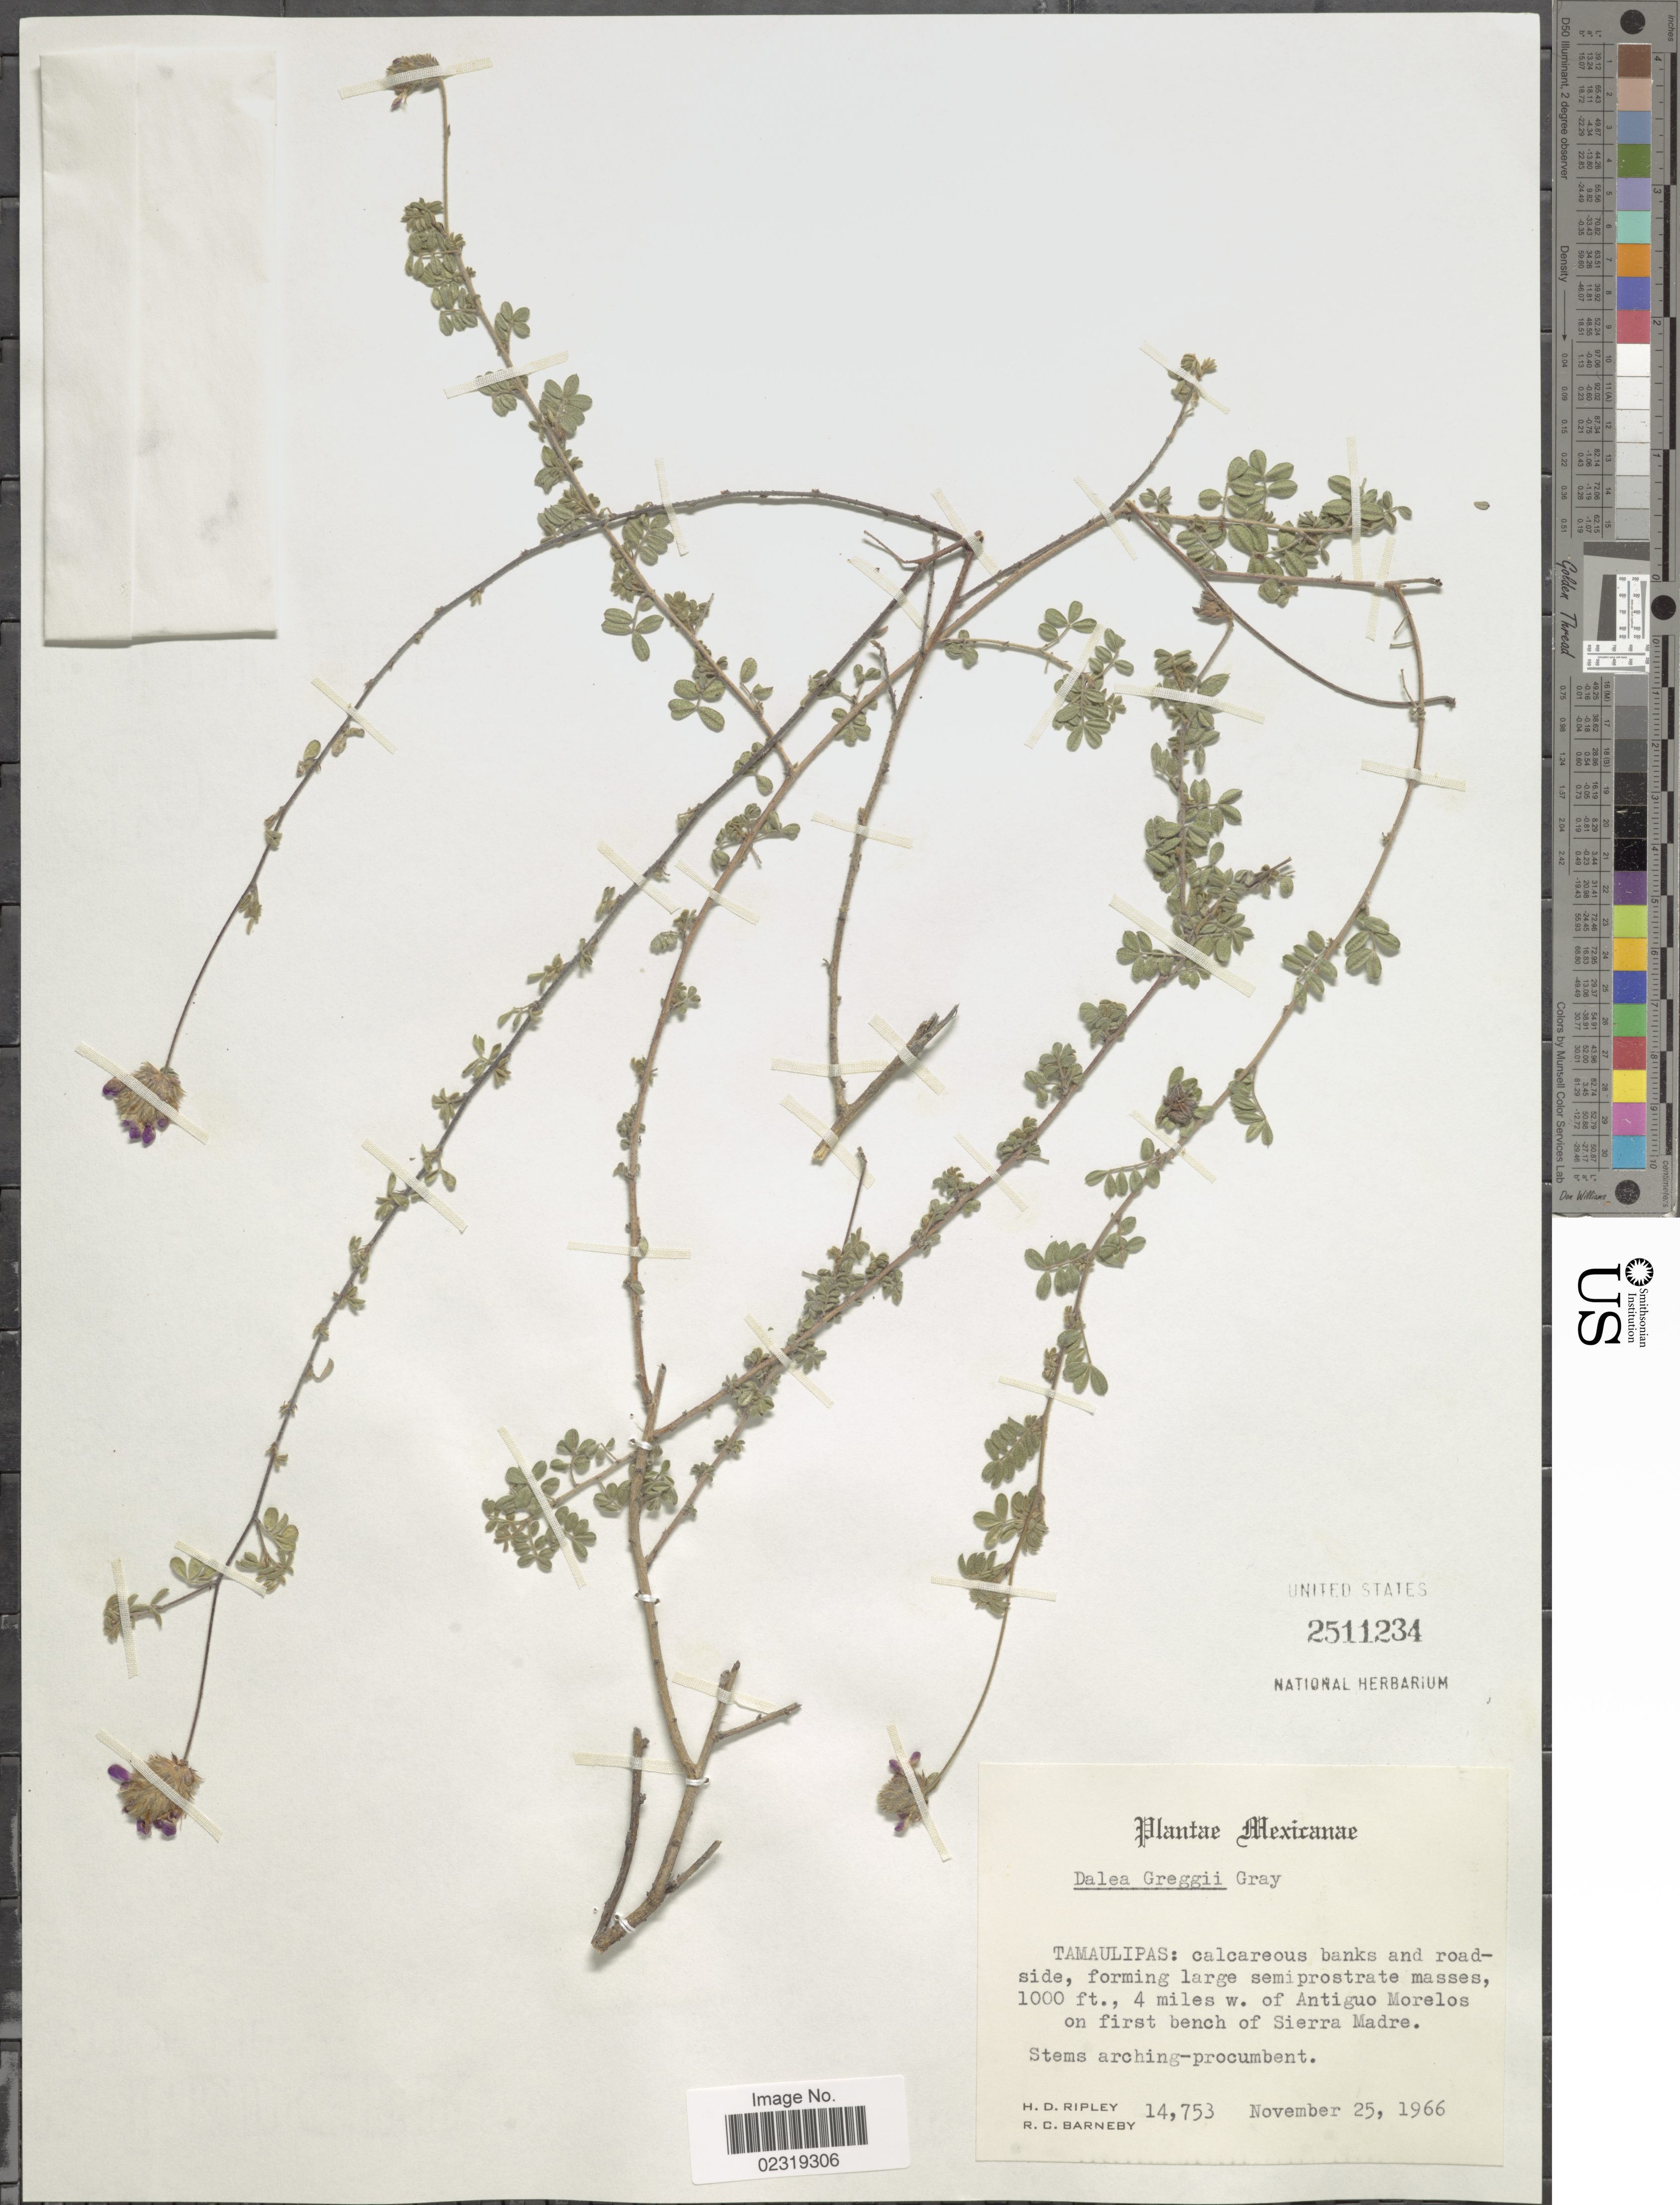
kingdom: Plantae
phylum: Tracheophyta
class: Magnoliopsida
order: Fabales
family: Fabaceae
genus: Dalea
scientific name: Dalea greggii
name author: A. Gray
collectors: H. Ripley & R. C. Barneby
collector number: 14753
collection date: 1966-11-25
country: Mexico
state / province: Tamaulipas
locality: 4 miles w. of Antiguo Morelos on first bench of Sierra Madre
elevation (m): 305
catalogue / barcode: US 2511234